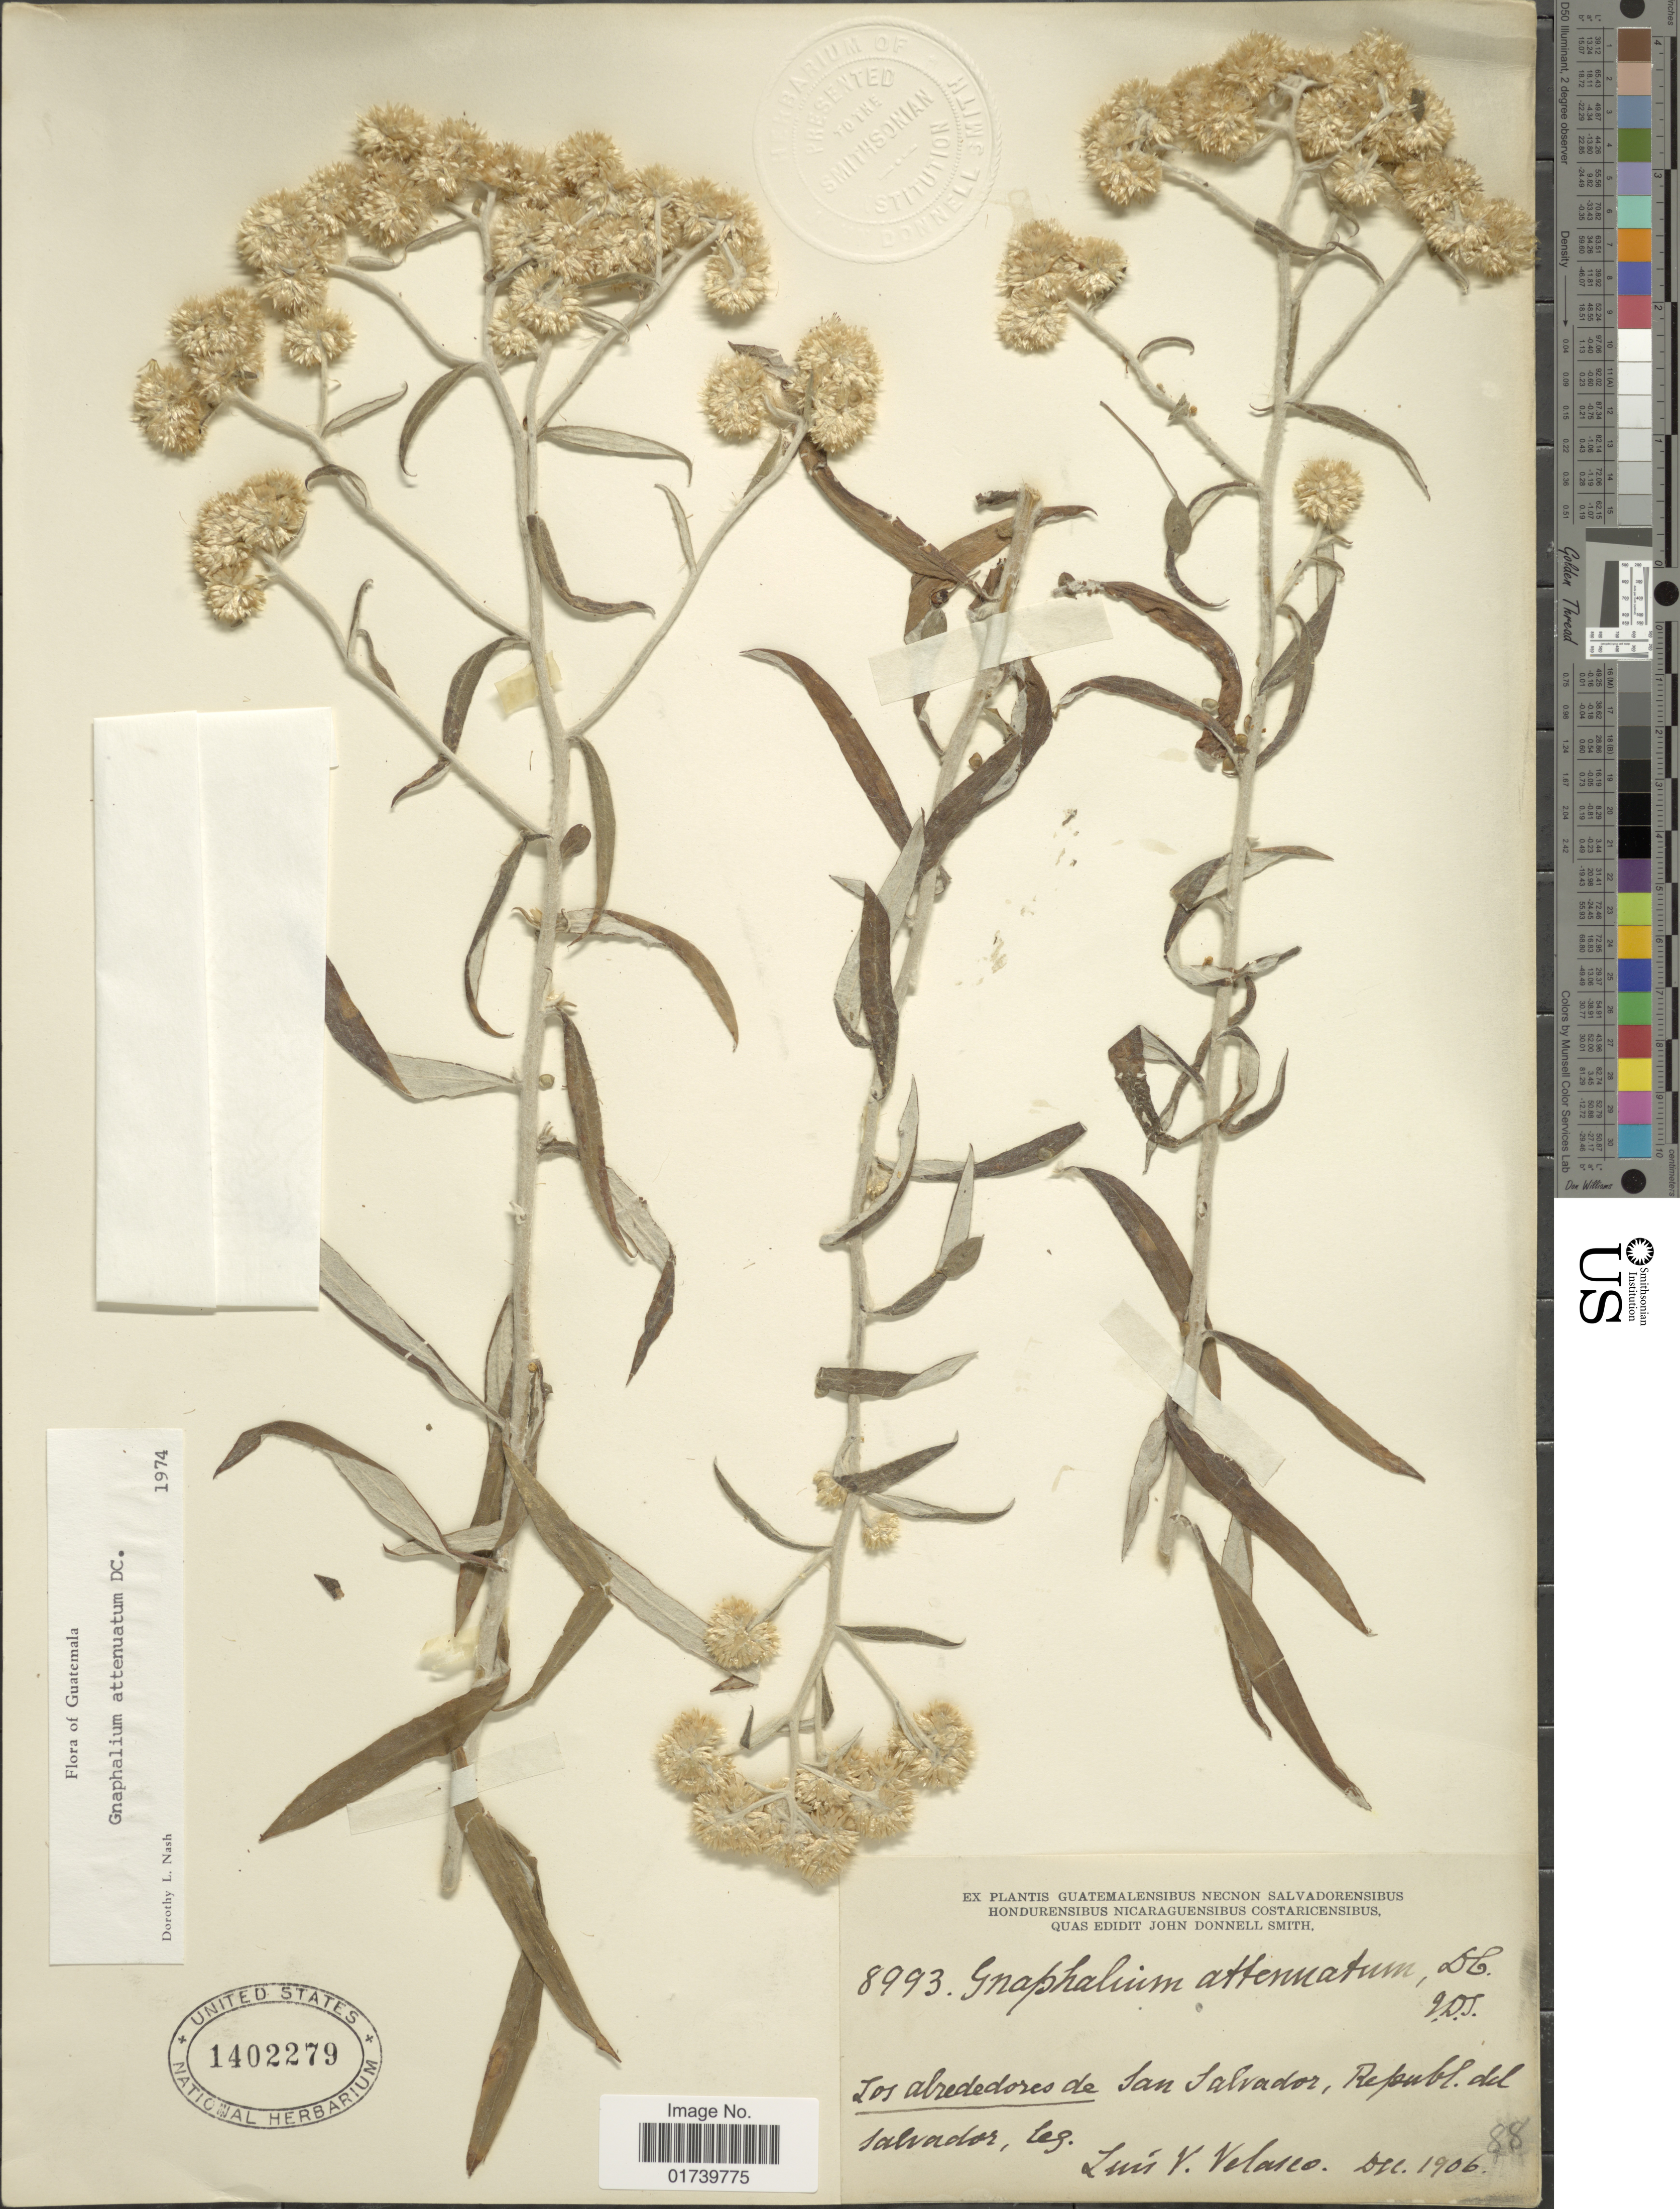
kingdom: Plantae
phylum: Tracheophyta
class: Magnoliopsida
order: Asterales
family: Asteraceae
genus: Pseudognaphalium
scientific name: Pseudognaphalium attenuatum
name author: (DC.) Anderb.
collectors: L. Velasco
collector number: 8993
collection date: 1906-12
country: El Salvador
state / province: San Salvador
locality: Republ. del salvador.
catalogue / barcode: US 1402279